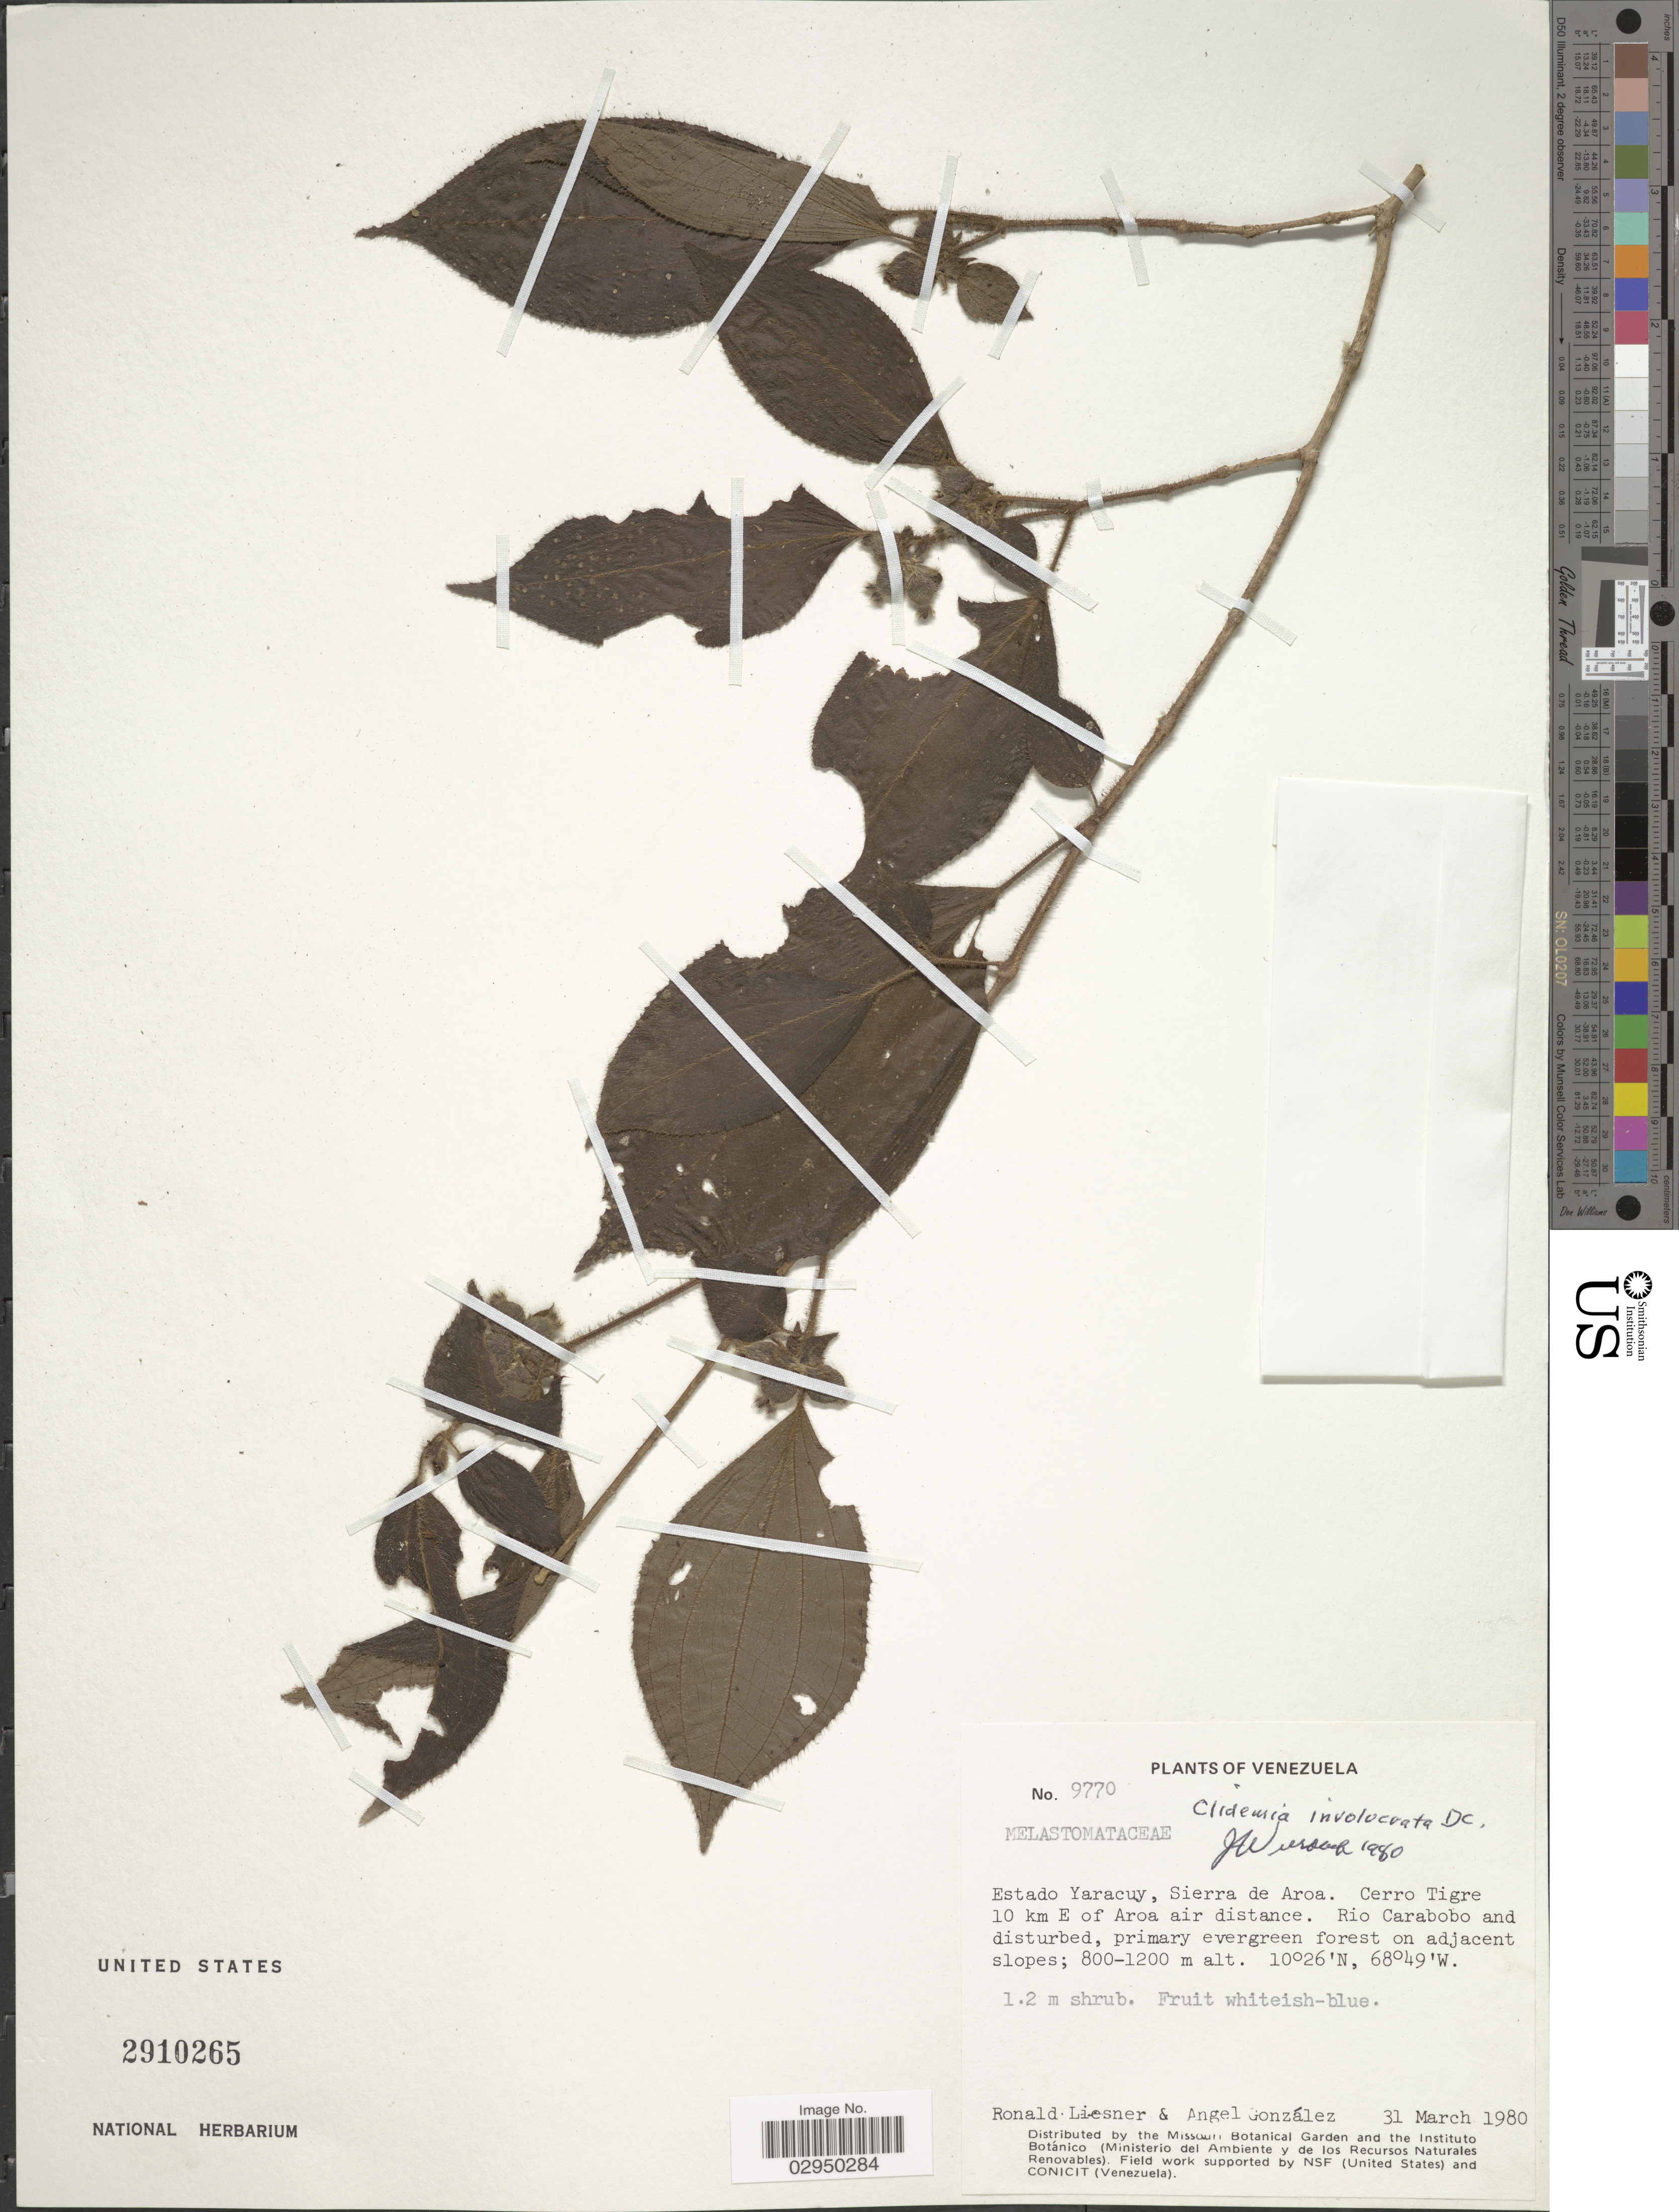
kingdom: Plantae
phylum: Tracheophyta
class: Magnoliopsida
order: Myrtales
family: Melastomataceae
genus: Clidemia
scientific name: Clidemia involucrata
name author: DC.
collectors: R. L. Liesner & A. C. González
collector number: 9770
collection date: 1980-03-31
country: Venezuela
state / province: Yaracuy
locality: Sierra de Aroa. Cerro Tigre 10 km E of Aroa air distance. Rio Carabobo and disturbed, primary evergreen forest on adjacent slopes.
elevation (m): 800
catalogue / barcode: US 2910265